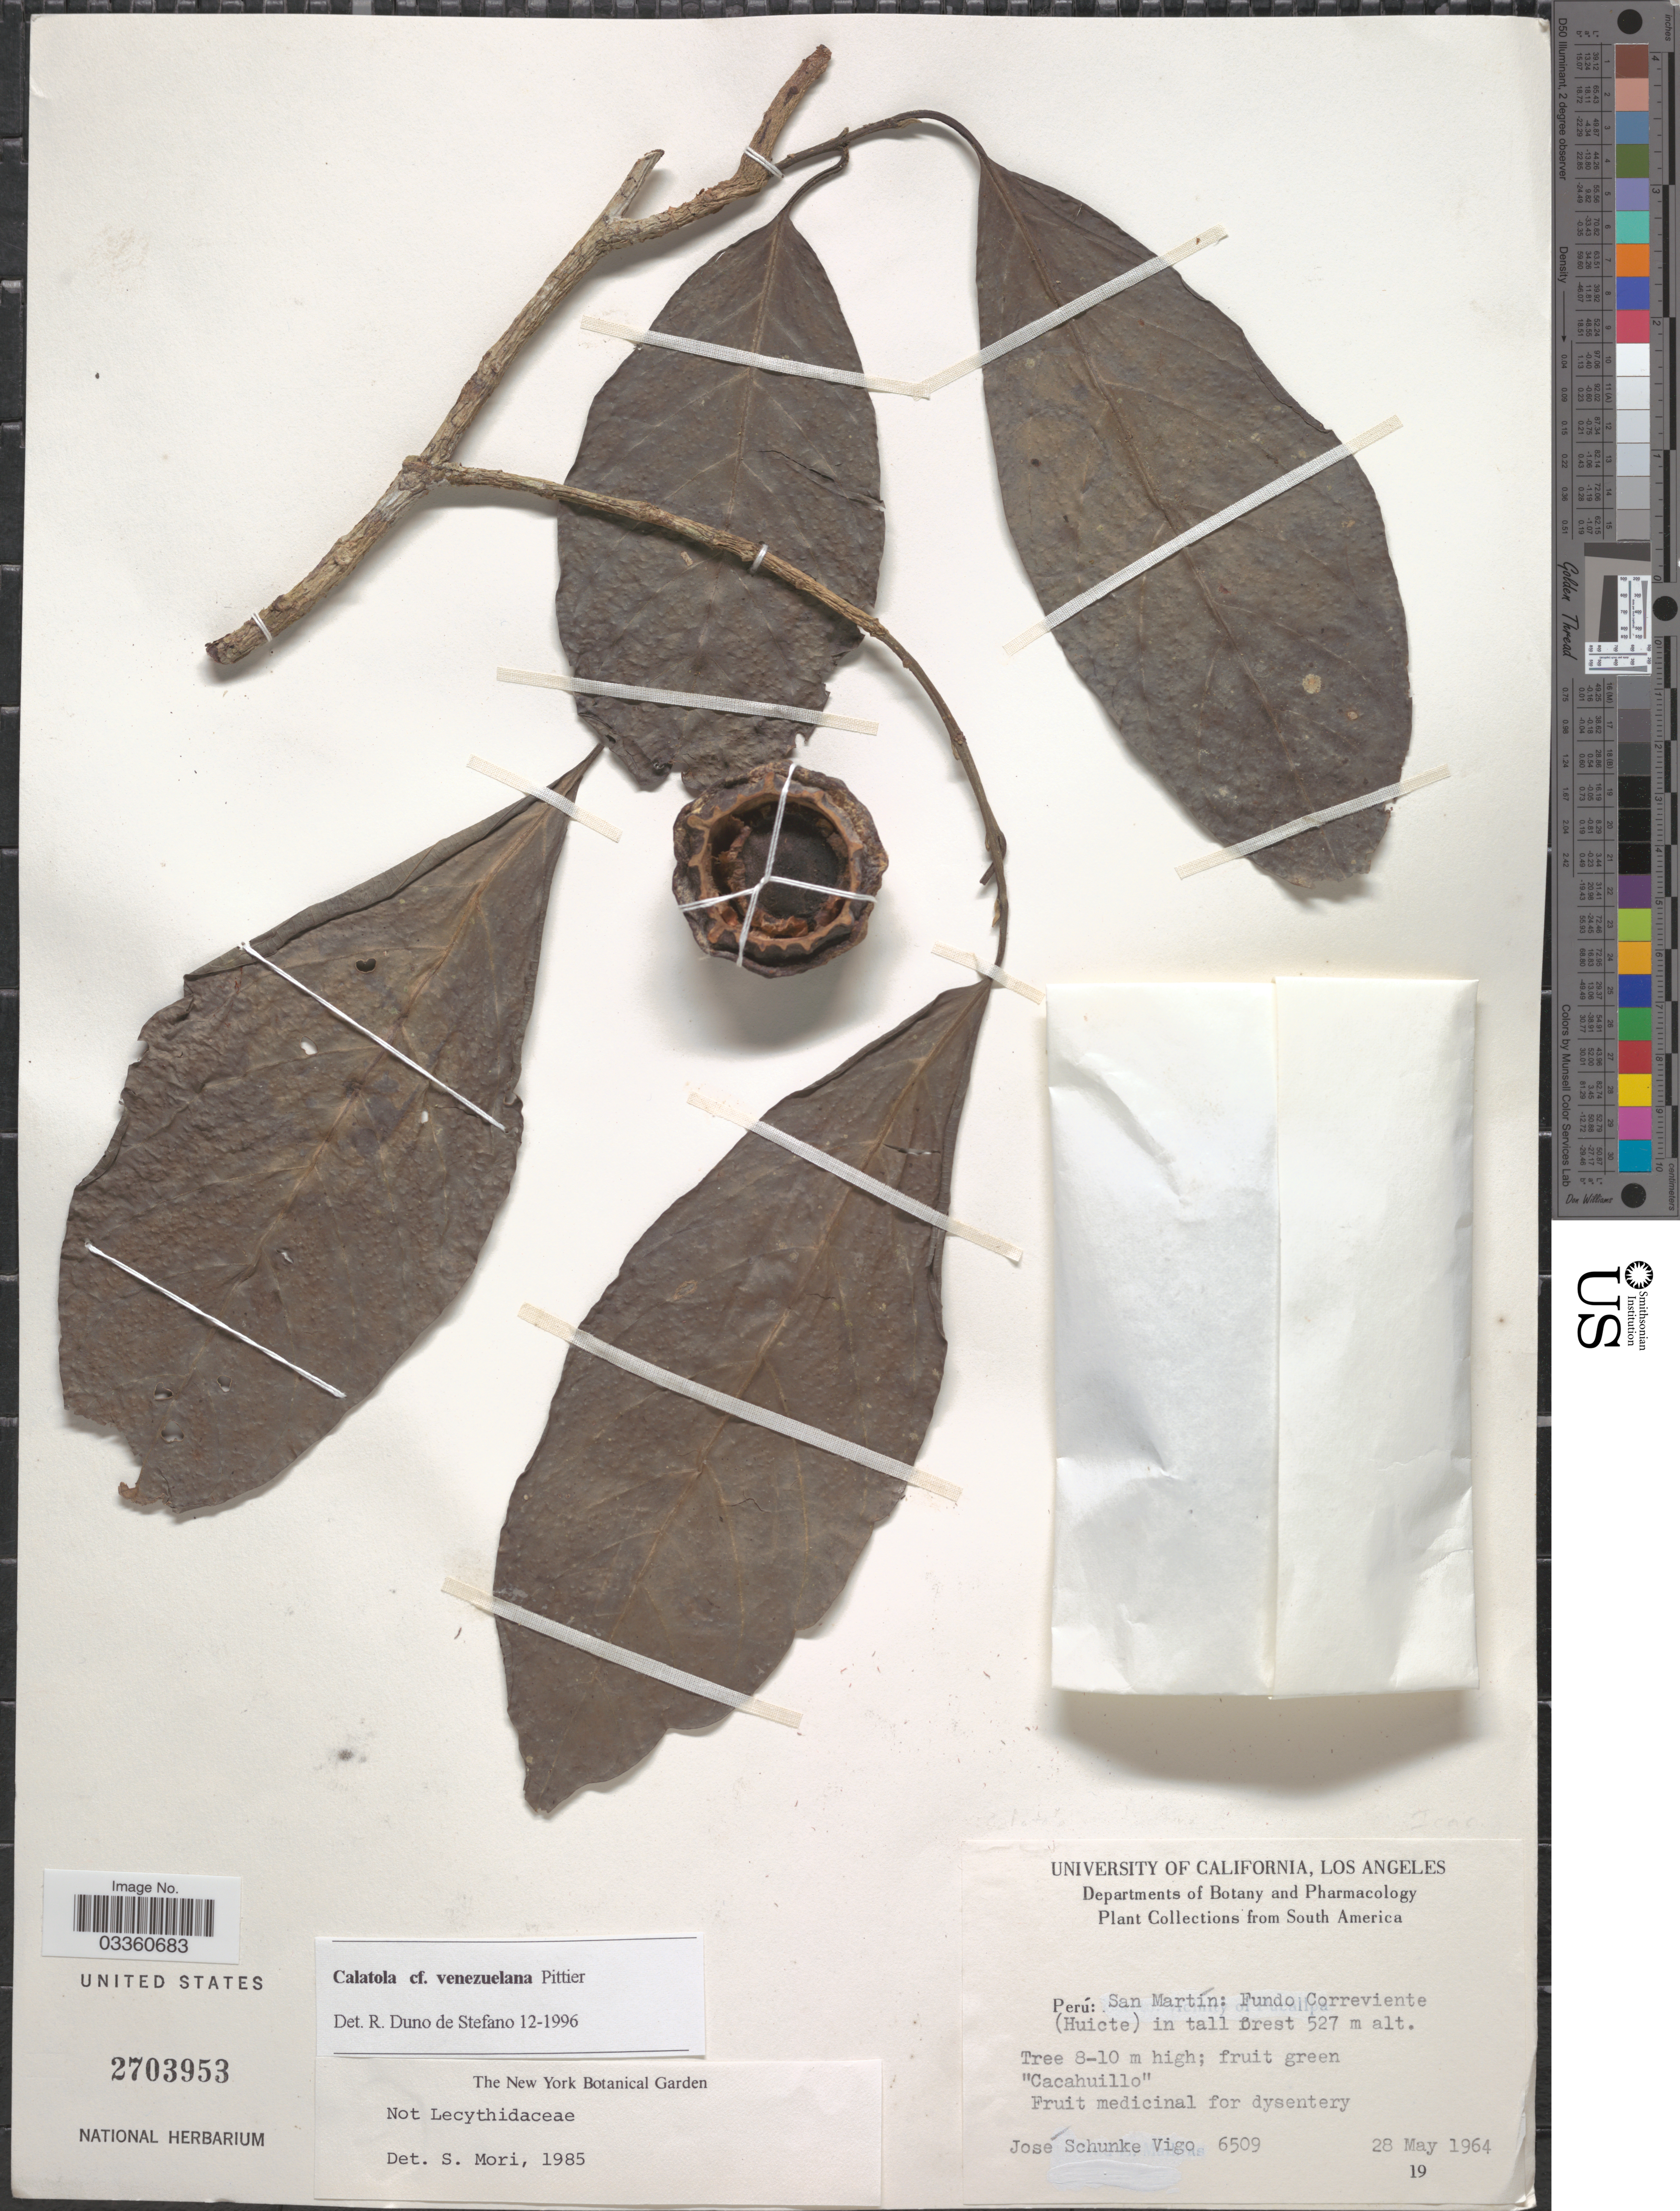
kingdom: Plantae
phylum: Tracheophyta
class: Magnoliopsida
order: Metteniusales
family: Metteniusaceae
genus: Calatola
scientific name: Calatola venezuelana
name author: Pittier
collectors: J. Schunke Vigo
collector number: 6509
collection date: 1964-05-28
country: Peru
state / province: San Martín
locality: Fundo Correviente (Huicte).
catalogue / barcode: US 2703953